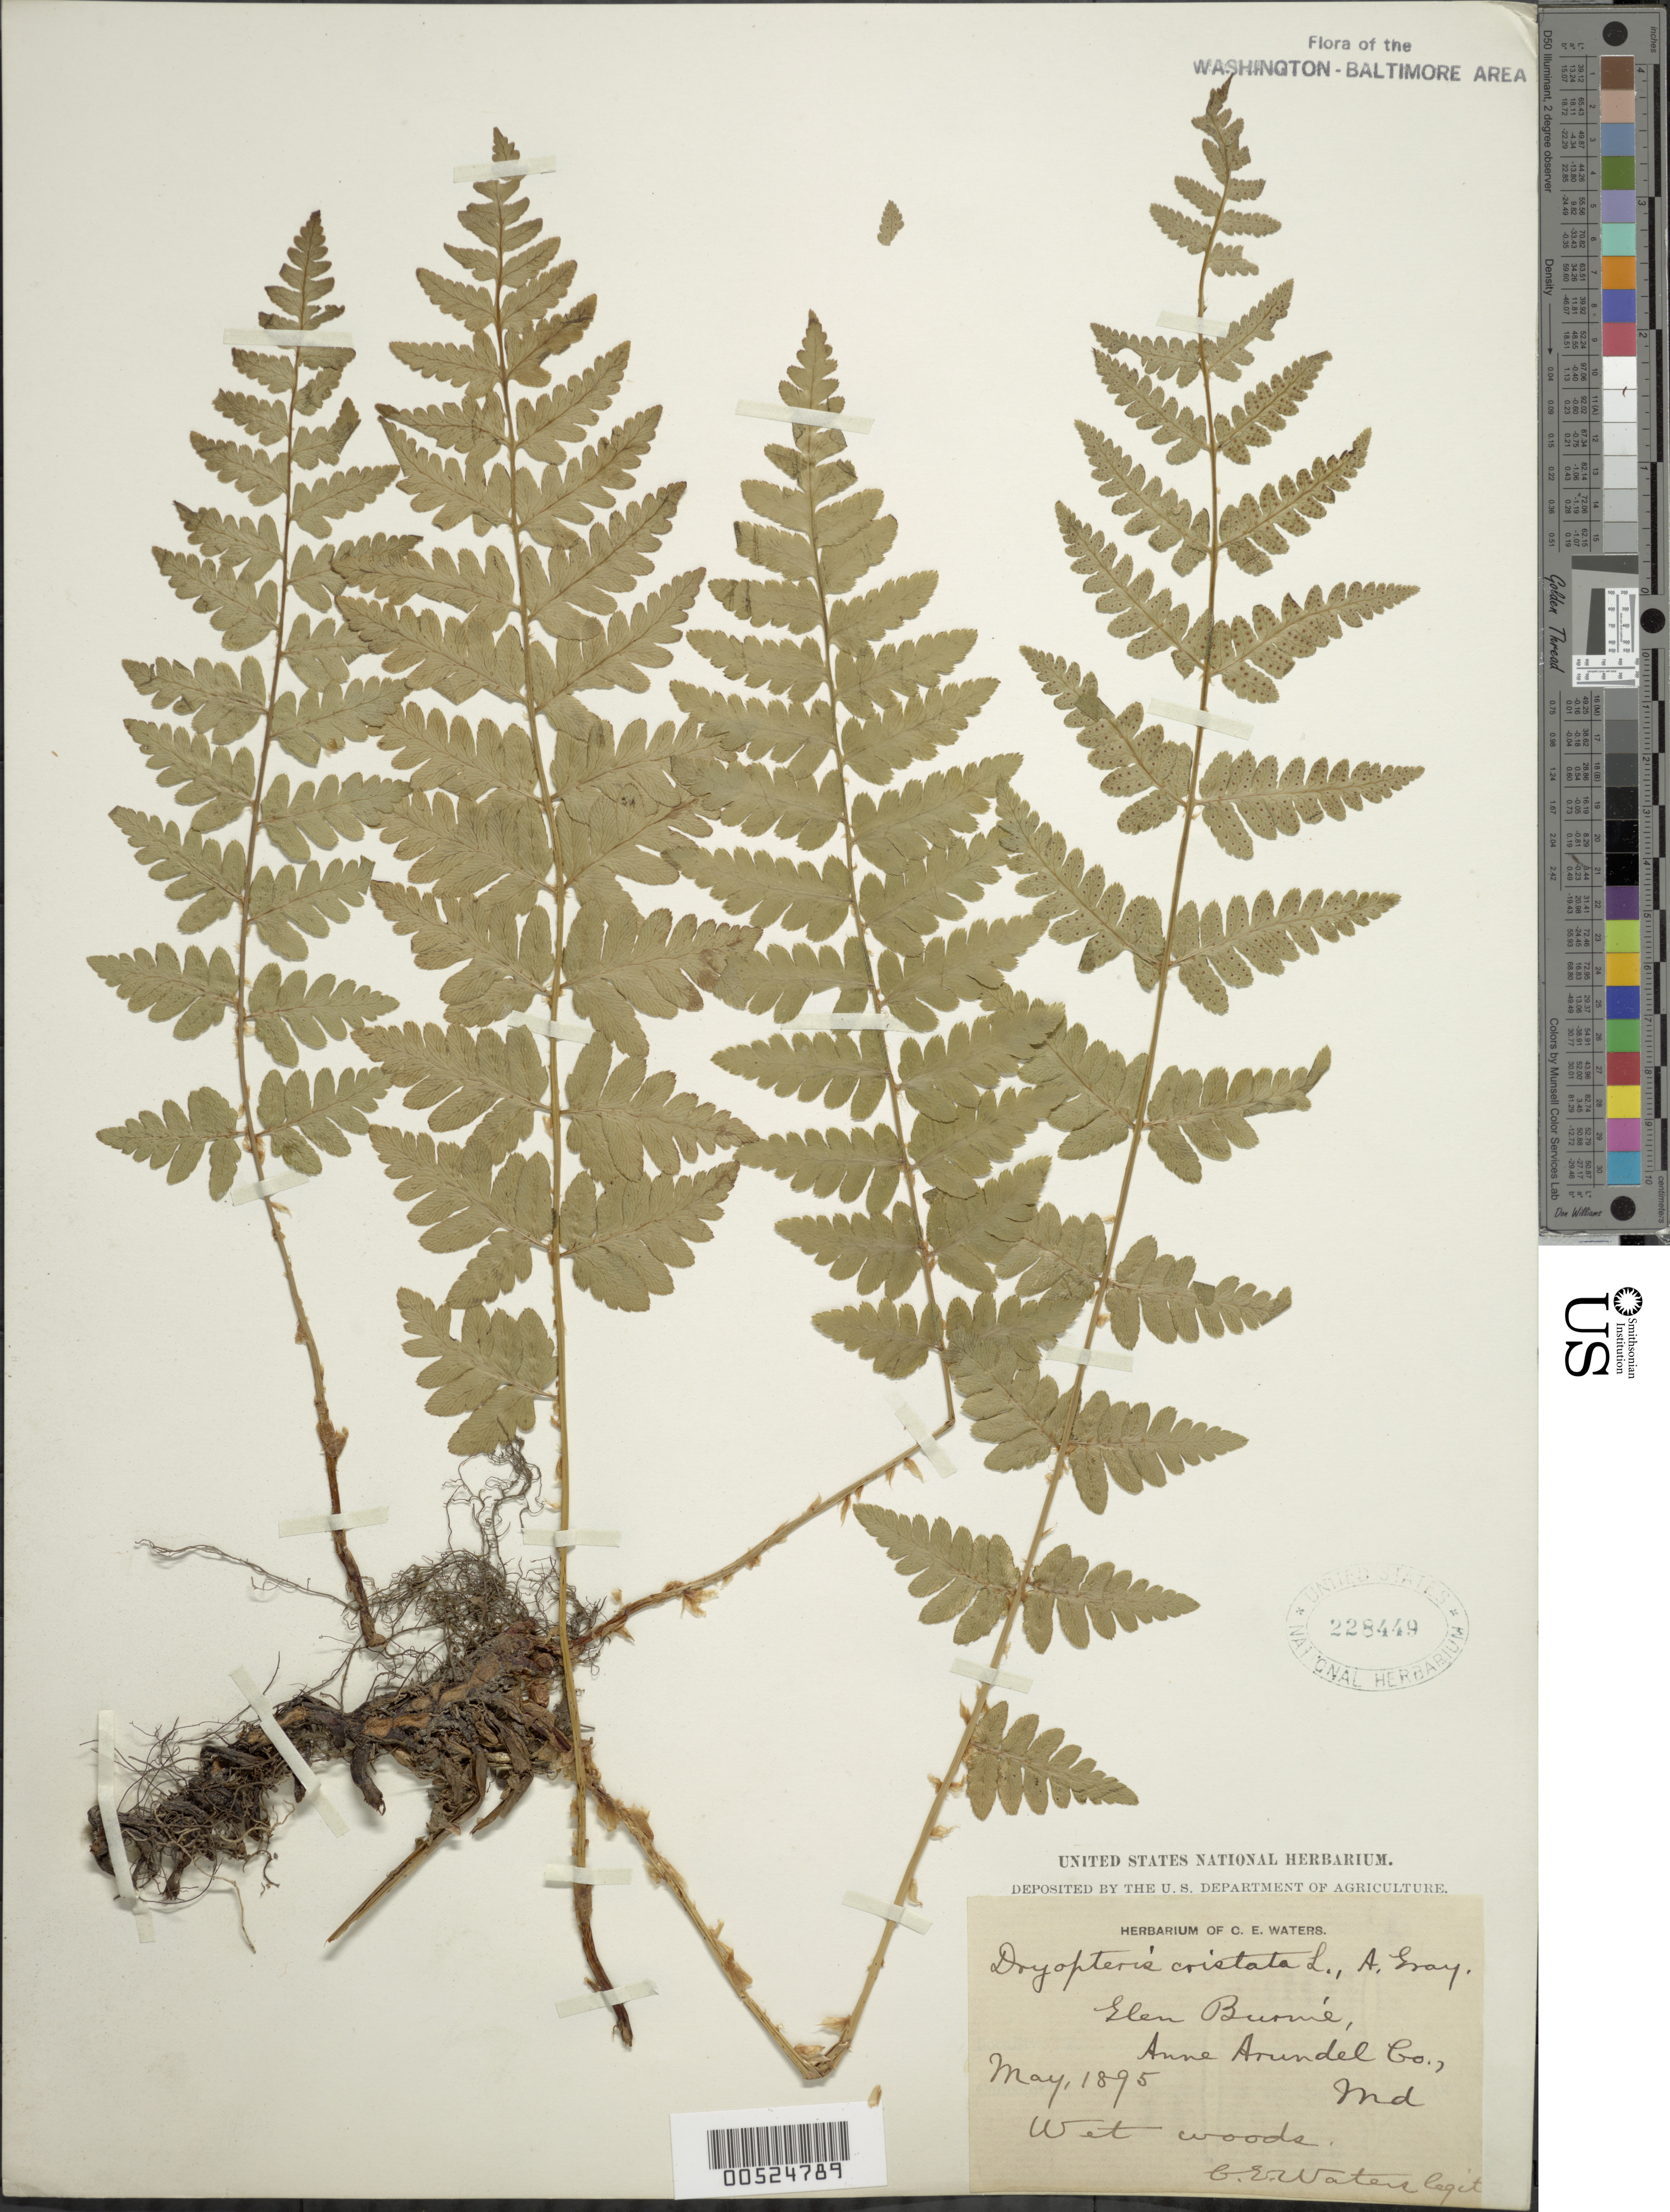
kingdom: Plantae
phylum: Tracheophyta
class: Polypodiopsida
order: Polypodiales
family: Dryopteridaceae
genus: Dryopteris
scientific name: Dryopteris cristata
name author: (L.) A. Gray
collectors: G. Waters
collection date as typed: May 1895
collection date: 1895-05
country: United States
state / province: Maryland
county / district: Anne Arundel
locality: Glen Burnie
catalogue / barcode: US 228449